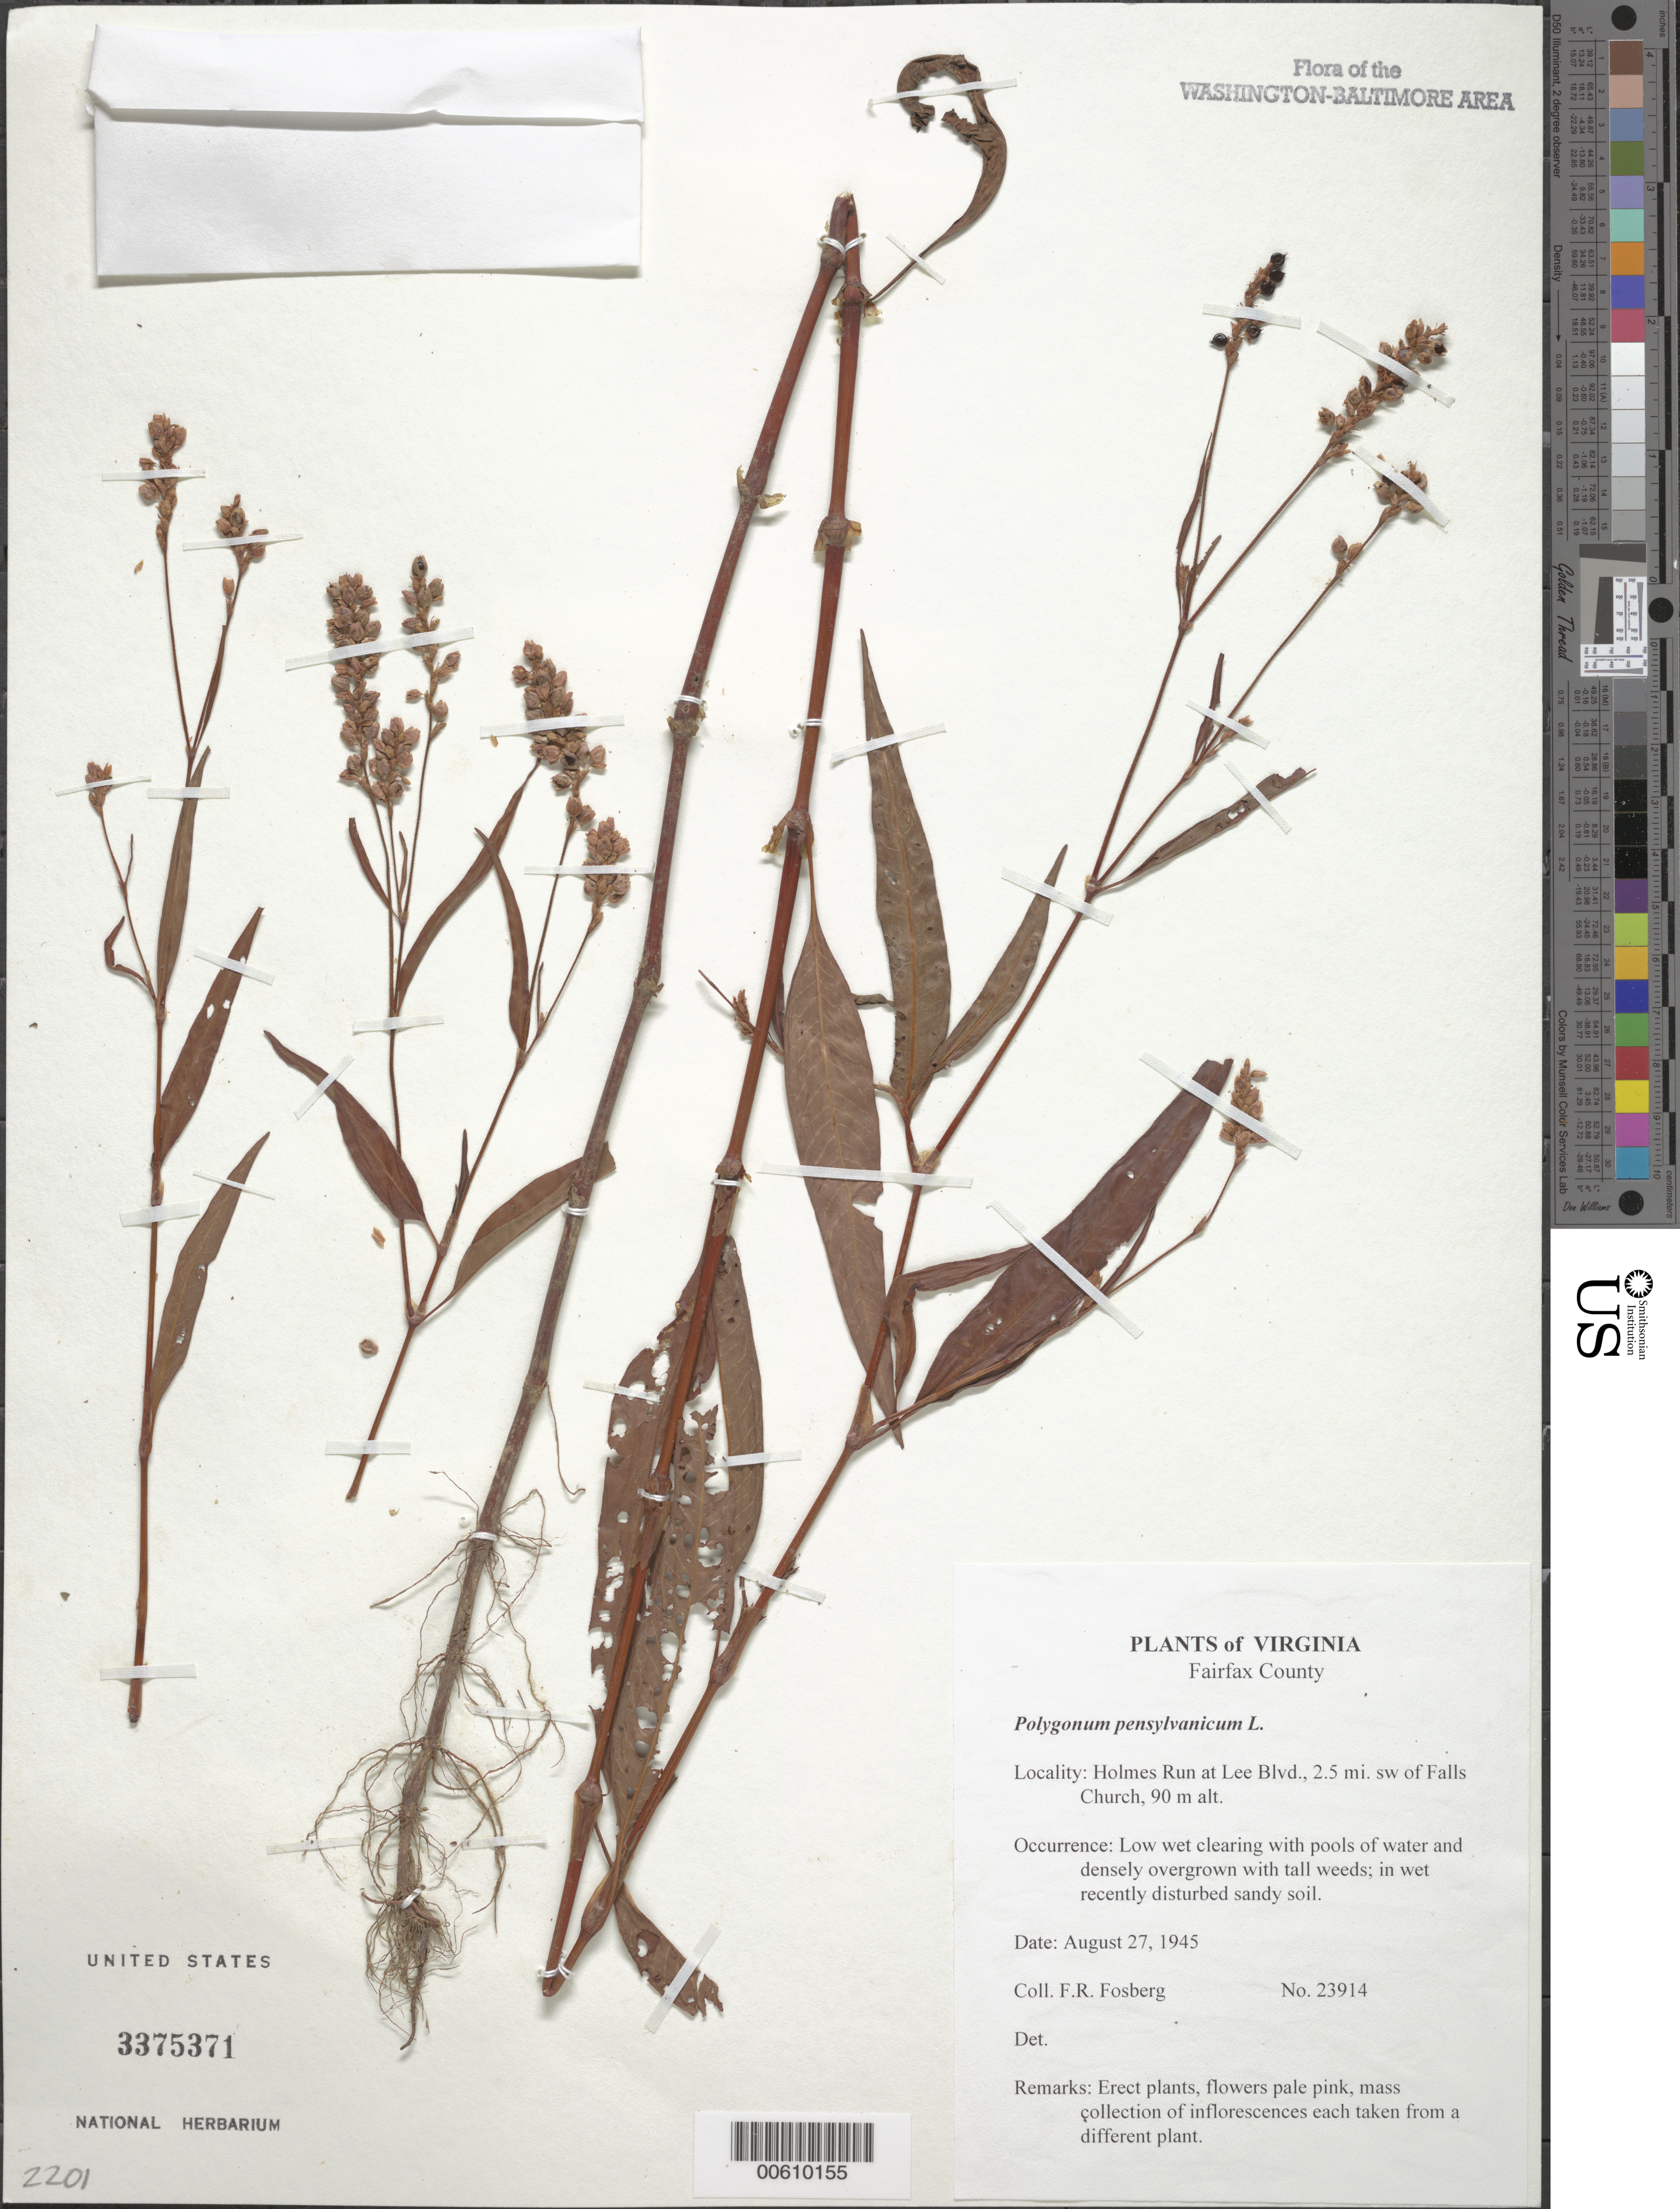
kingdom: Plantae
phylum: Tracheophyta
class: Magnoliopsida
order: Caryophyllales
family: Polygonaceae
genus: Persicaria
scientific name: Persicaria pensylvanica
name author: (L.) M. Gómez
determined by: Atha, D. E.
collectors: F. R. Fosberg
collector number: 23914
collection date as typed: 27 Aug 1945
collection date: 1945-08-27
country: United States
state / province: Virginia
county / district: Fairfax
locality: Holmes Run at Lee Blvd., 2.5 mi. sw of Falls Church, 90 m alt.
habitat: Low wet clearing with pools of water and densely overgrown with tall weeds; in wet recently disturbed sandy soil.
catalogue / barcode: US 3375371